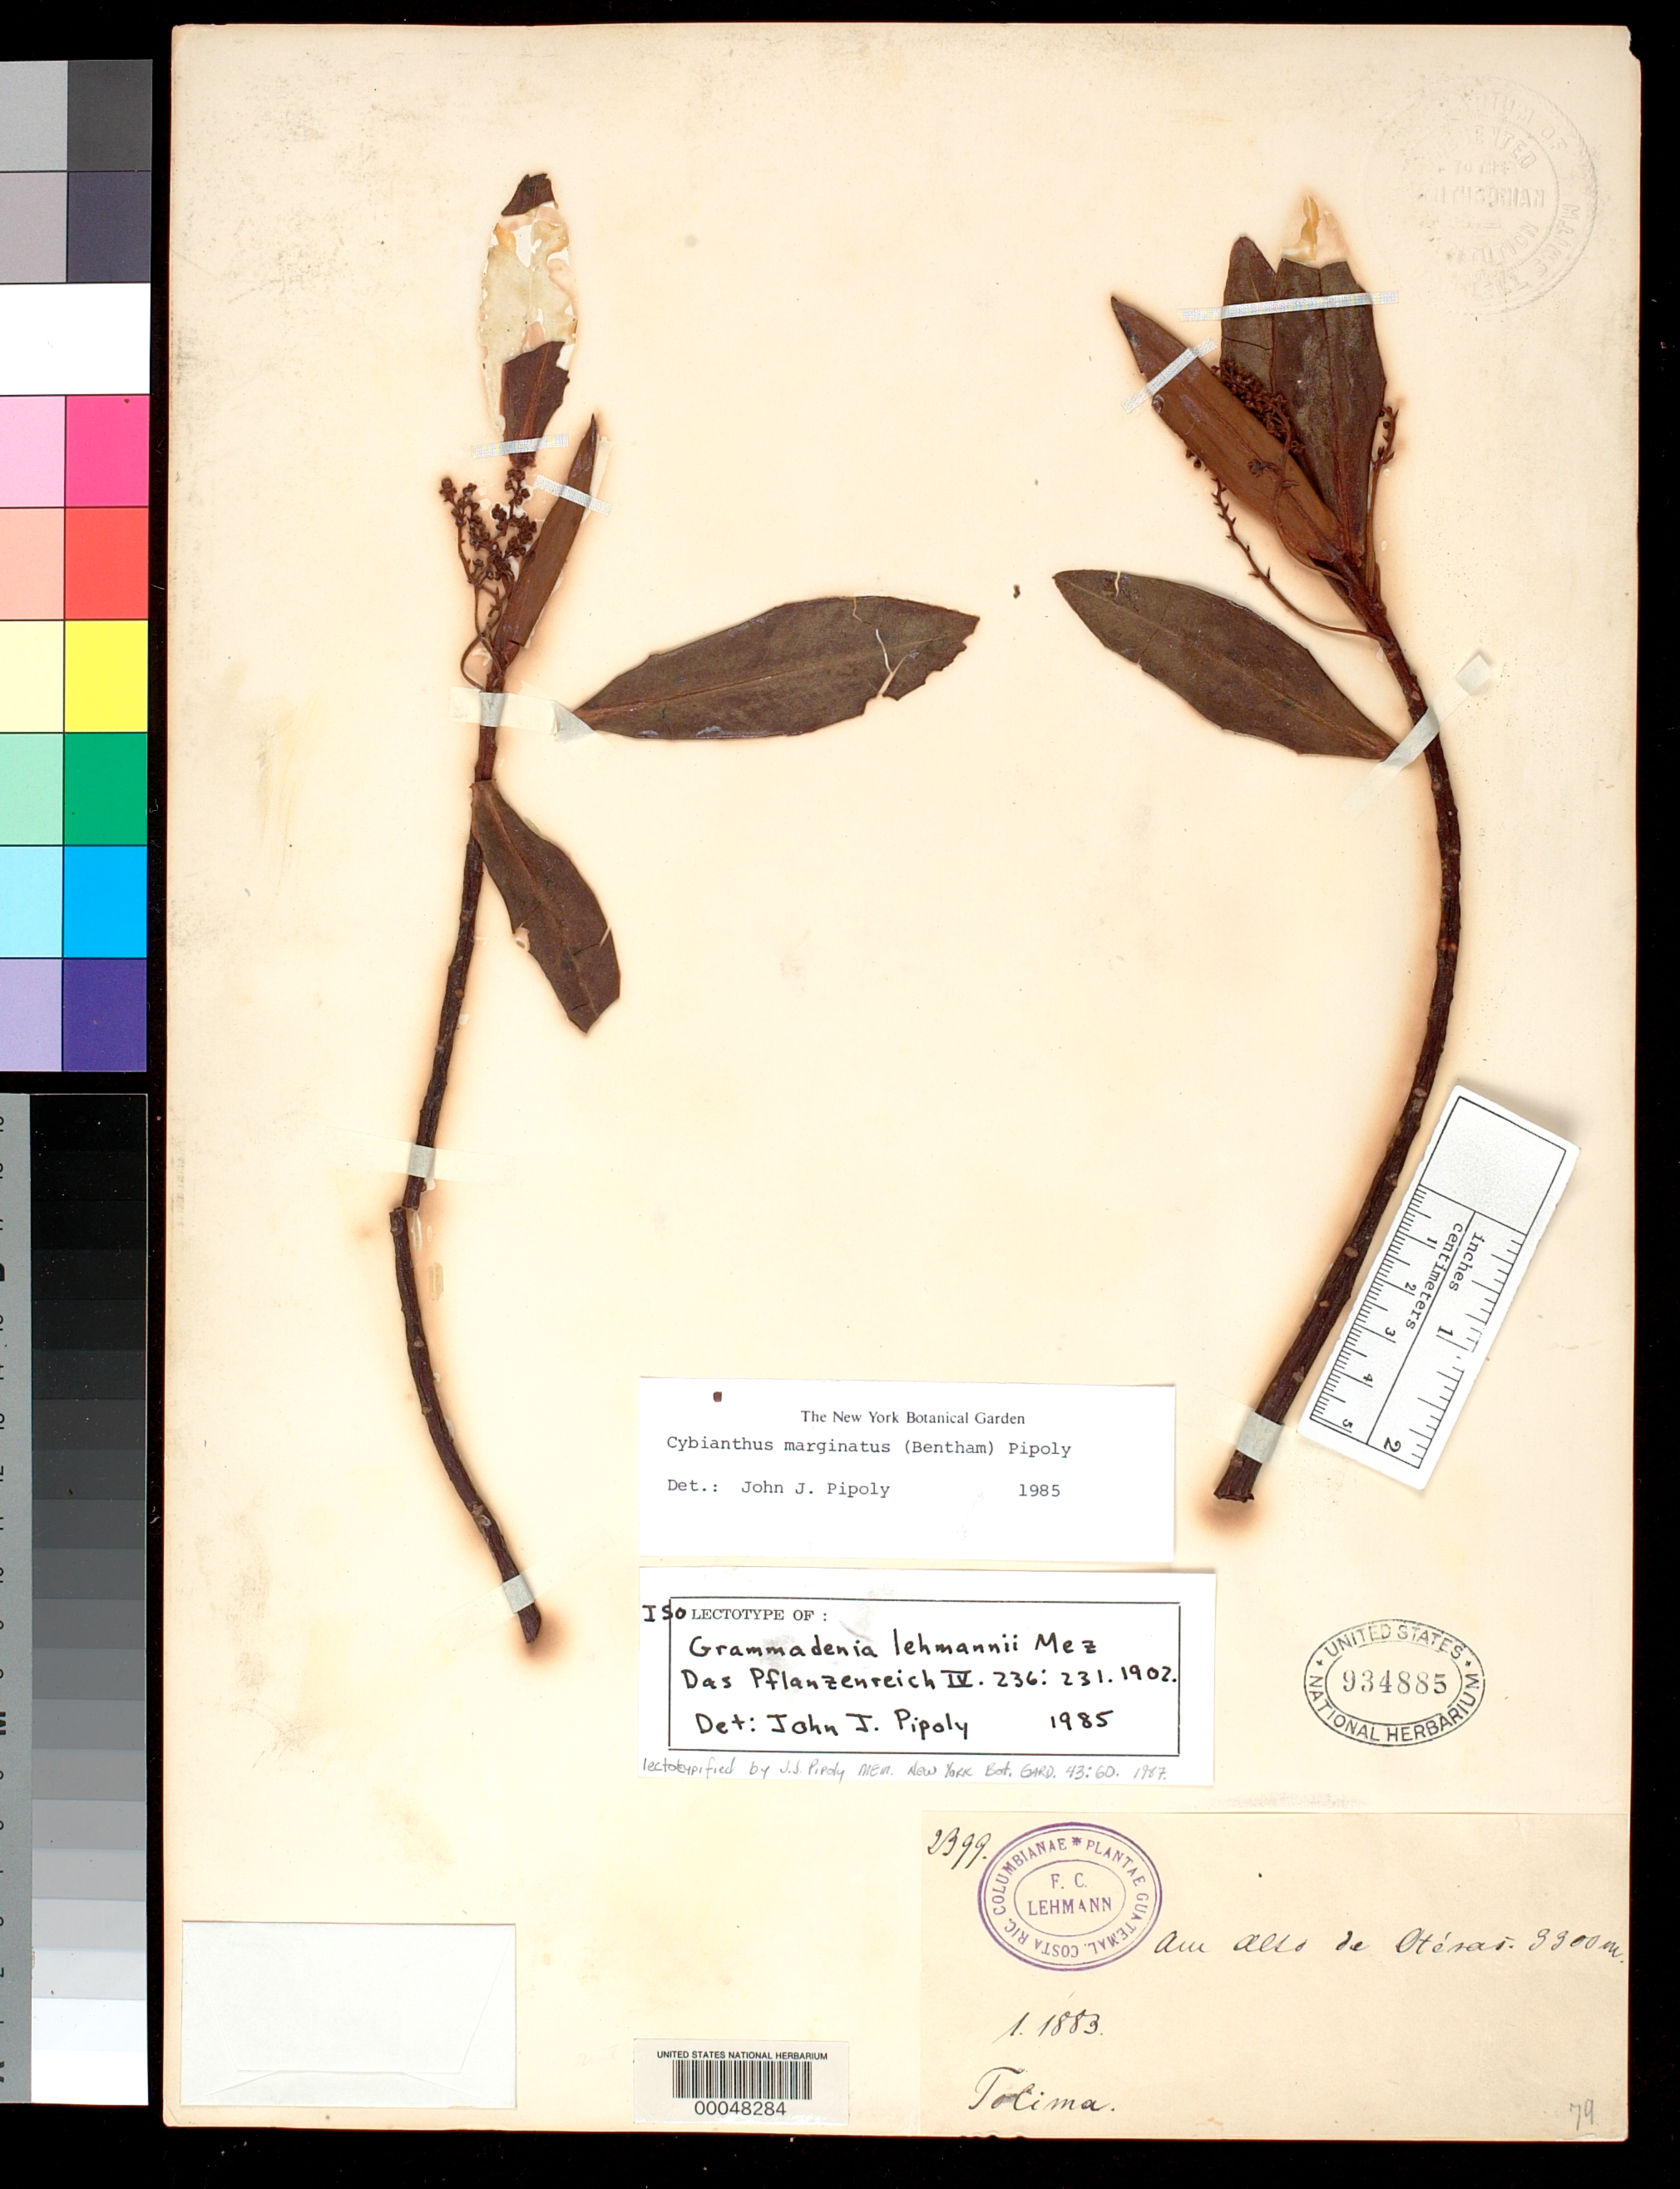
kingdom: Plantae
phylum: Tracheophyta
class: Magnoliopsida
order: Ericales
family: Primulaceae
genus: Grammadenia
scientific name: Grammadenia lehmannii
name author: Mez in Engl.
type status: Isolectotype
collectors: F. C. Lehmann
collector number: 2399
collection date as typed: Jan 1883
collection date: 1883-01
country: Colombia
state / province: Tolima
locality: Alto de Otesas.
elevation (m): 3300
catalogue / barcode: US 934885